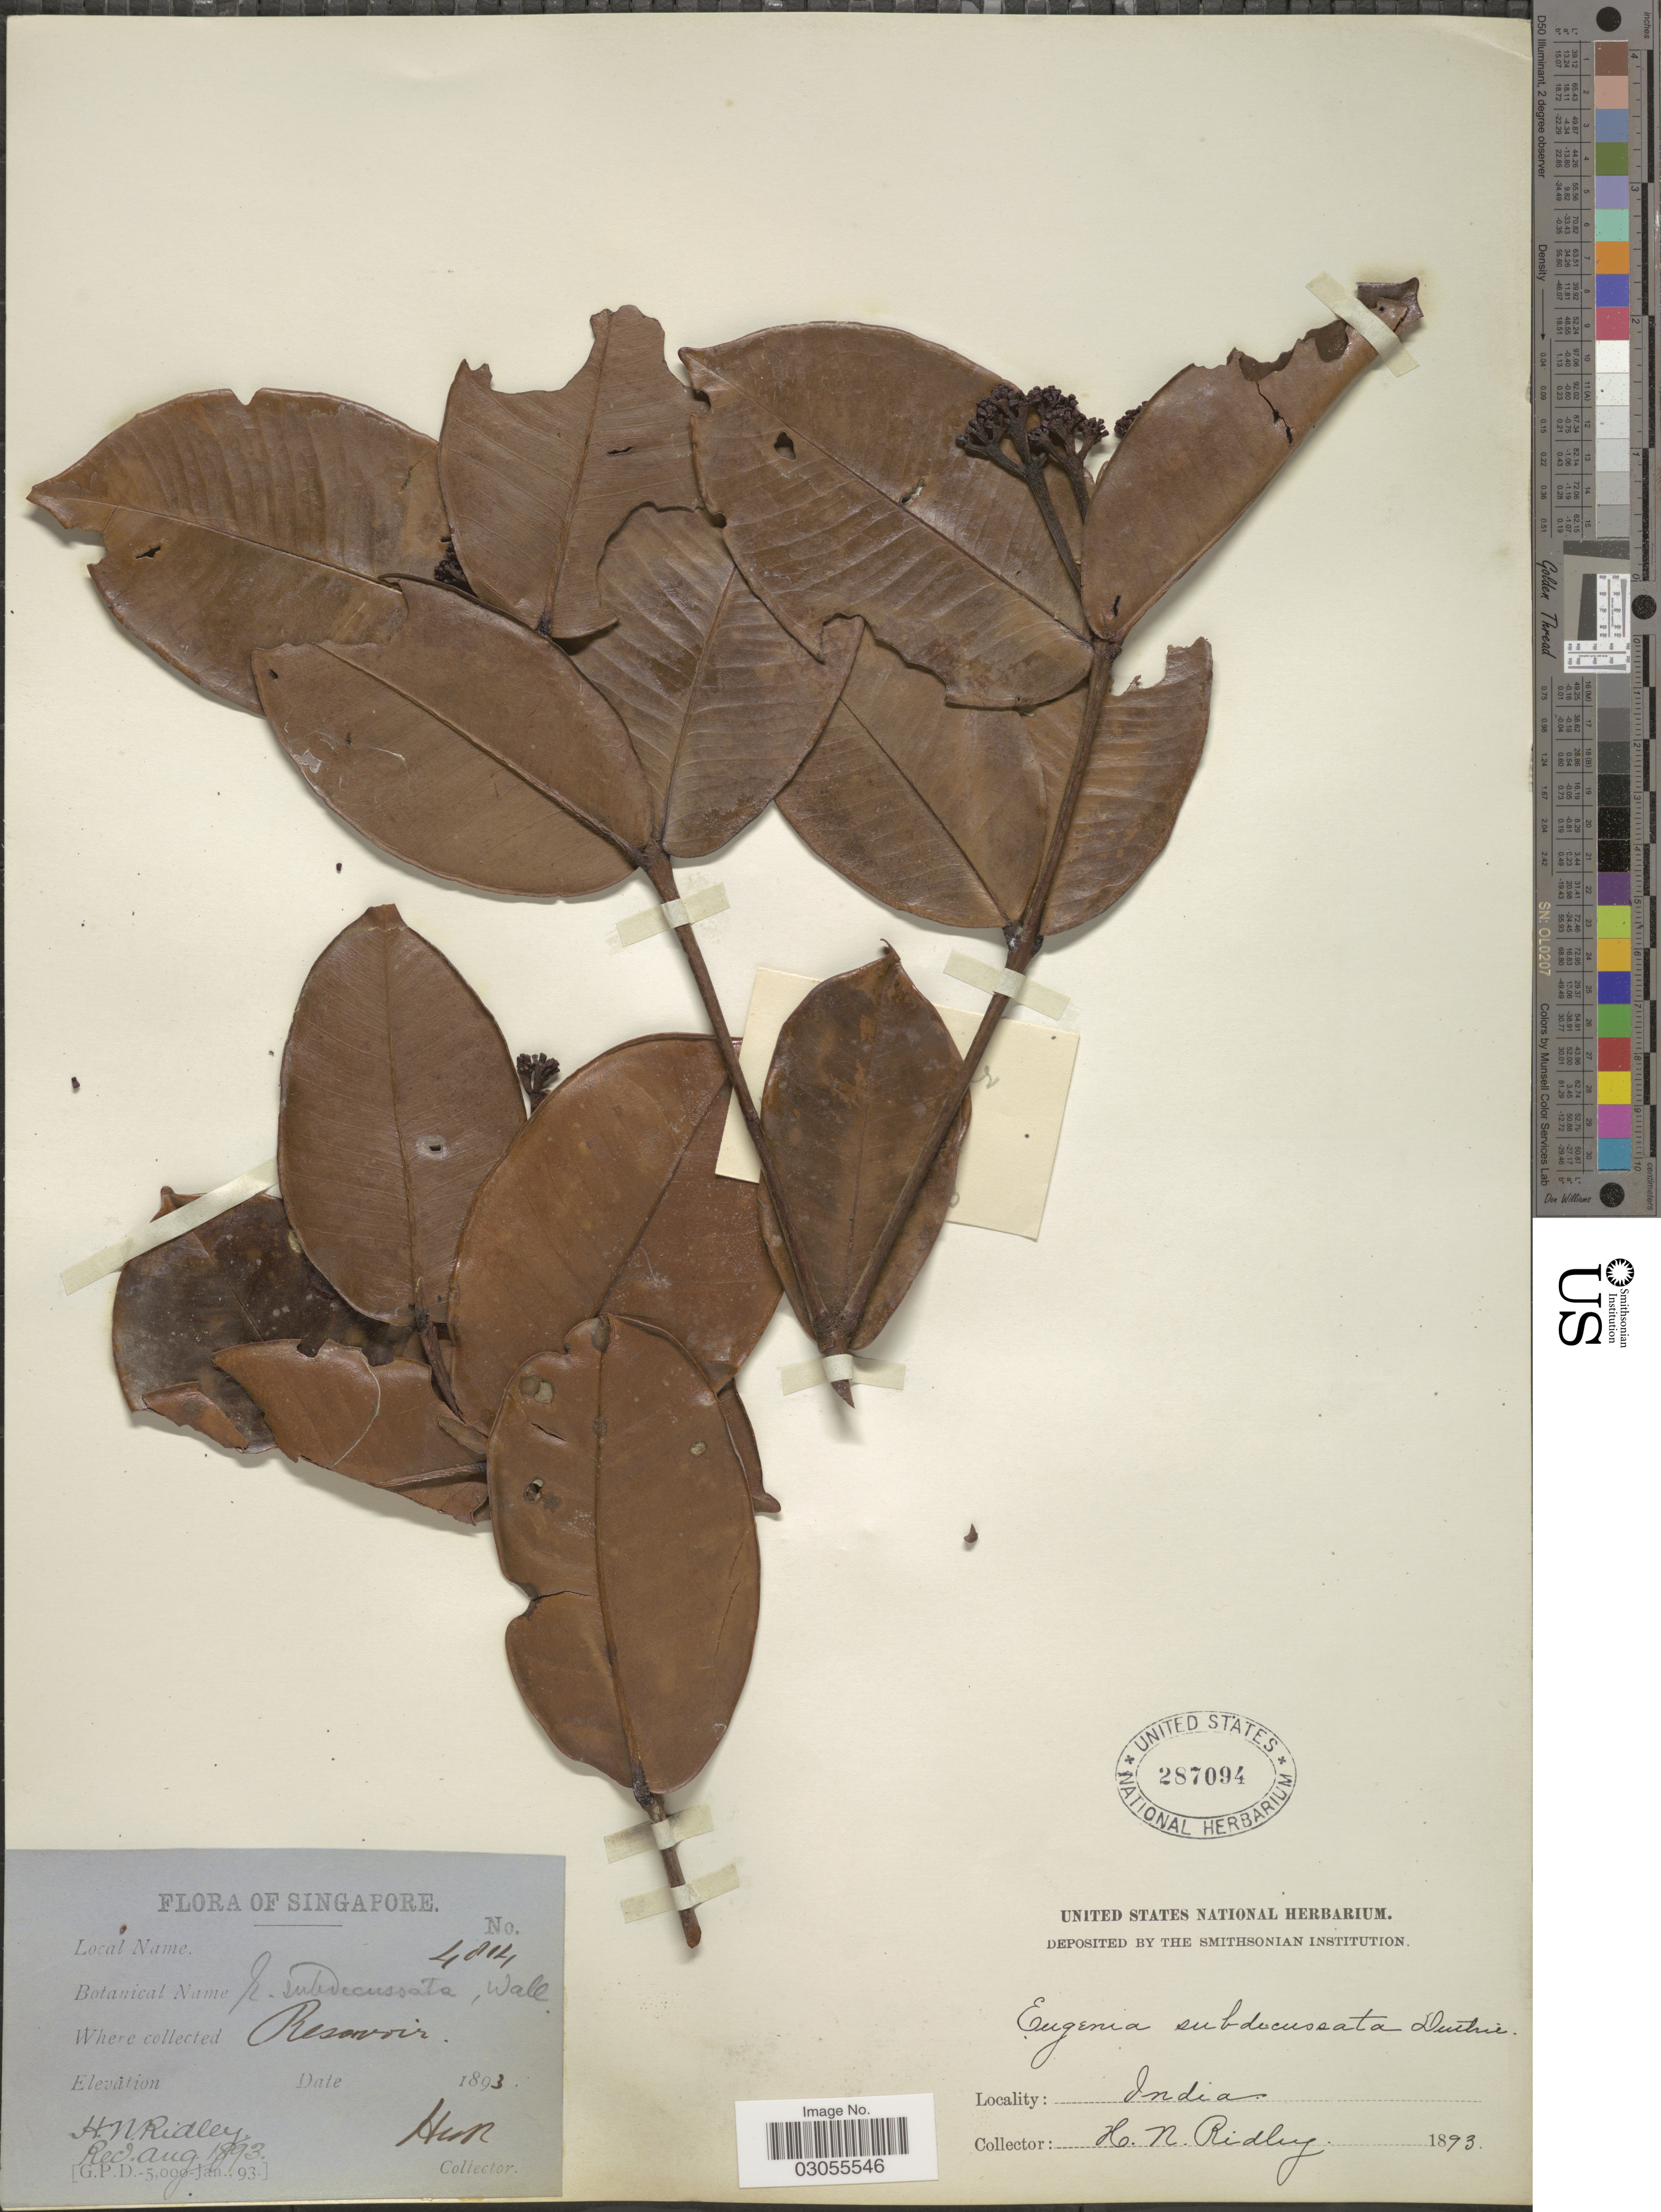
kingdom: Plantae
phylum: Tracheophyta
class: Magnoliopsida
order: Myrtales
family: Myrtaceae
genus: Syzygium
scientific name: Syzygium subdecussatum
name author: (Duthie) I.M. Turner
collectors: H. N. Ridley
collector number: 4814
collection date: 1893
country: Singapore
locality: Singapore. India. Reservoir.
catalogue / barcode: US 287094